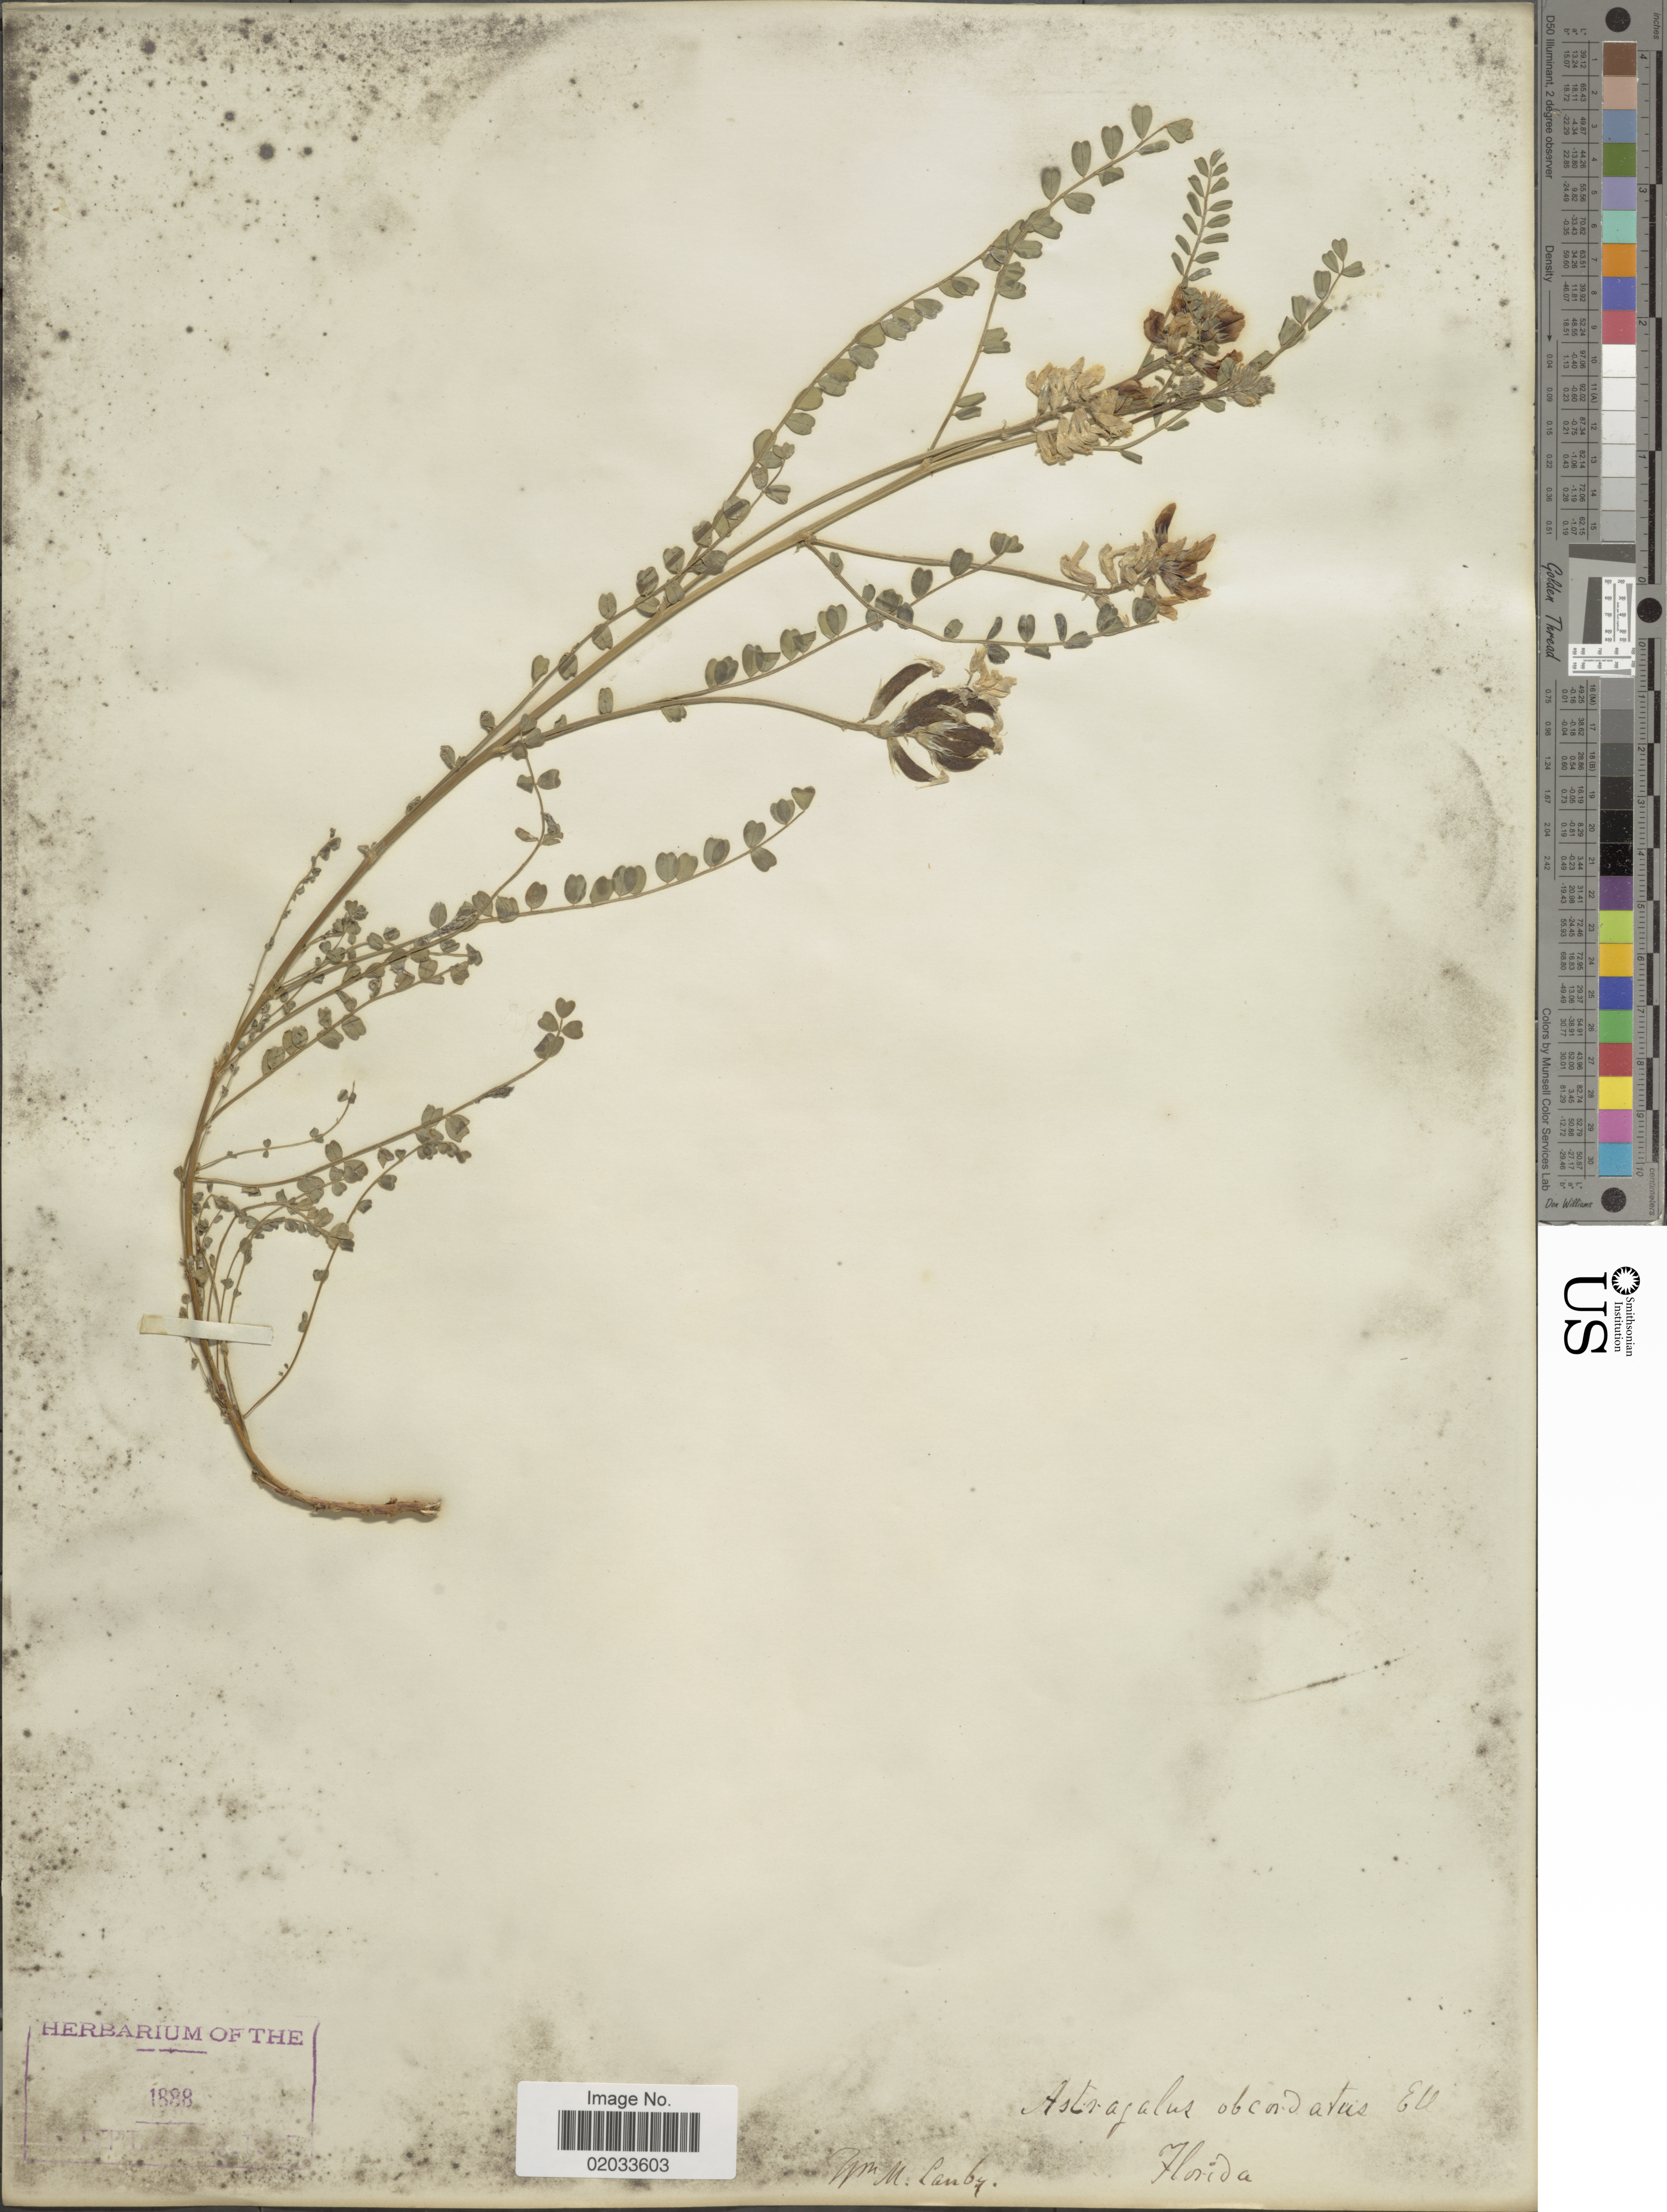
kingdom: Plantae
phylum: Tracheophyta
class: Magnoliopsida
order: Fabales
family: Fabaceae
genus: Astragalus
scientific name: Astragalus obcordatus Boiss., nom. illeg.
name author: Boiss.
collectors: W. M. Canby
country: United States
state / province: Florida